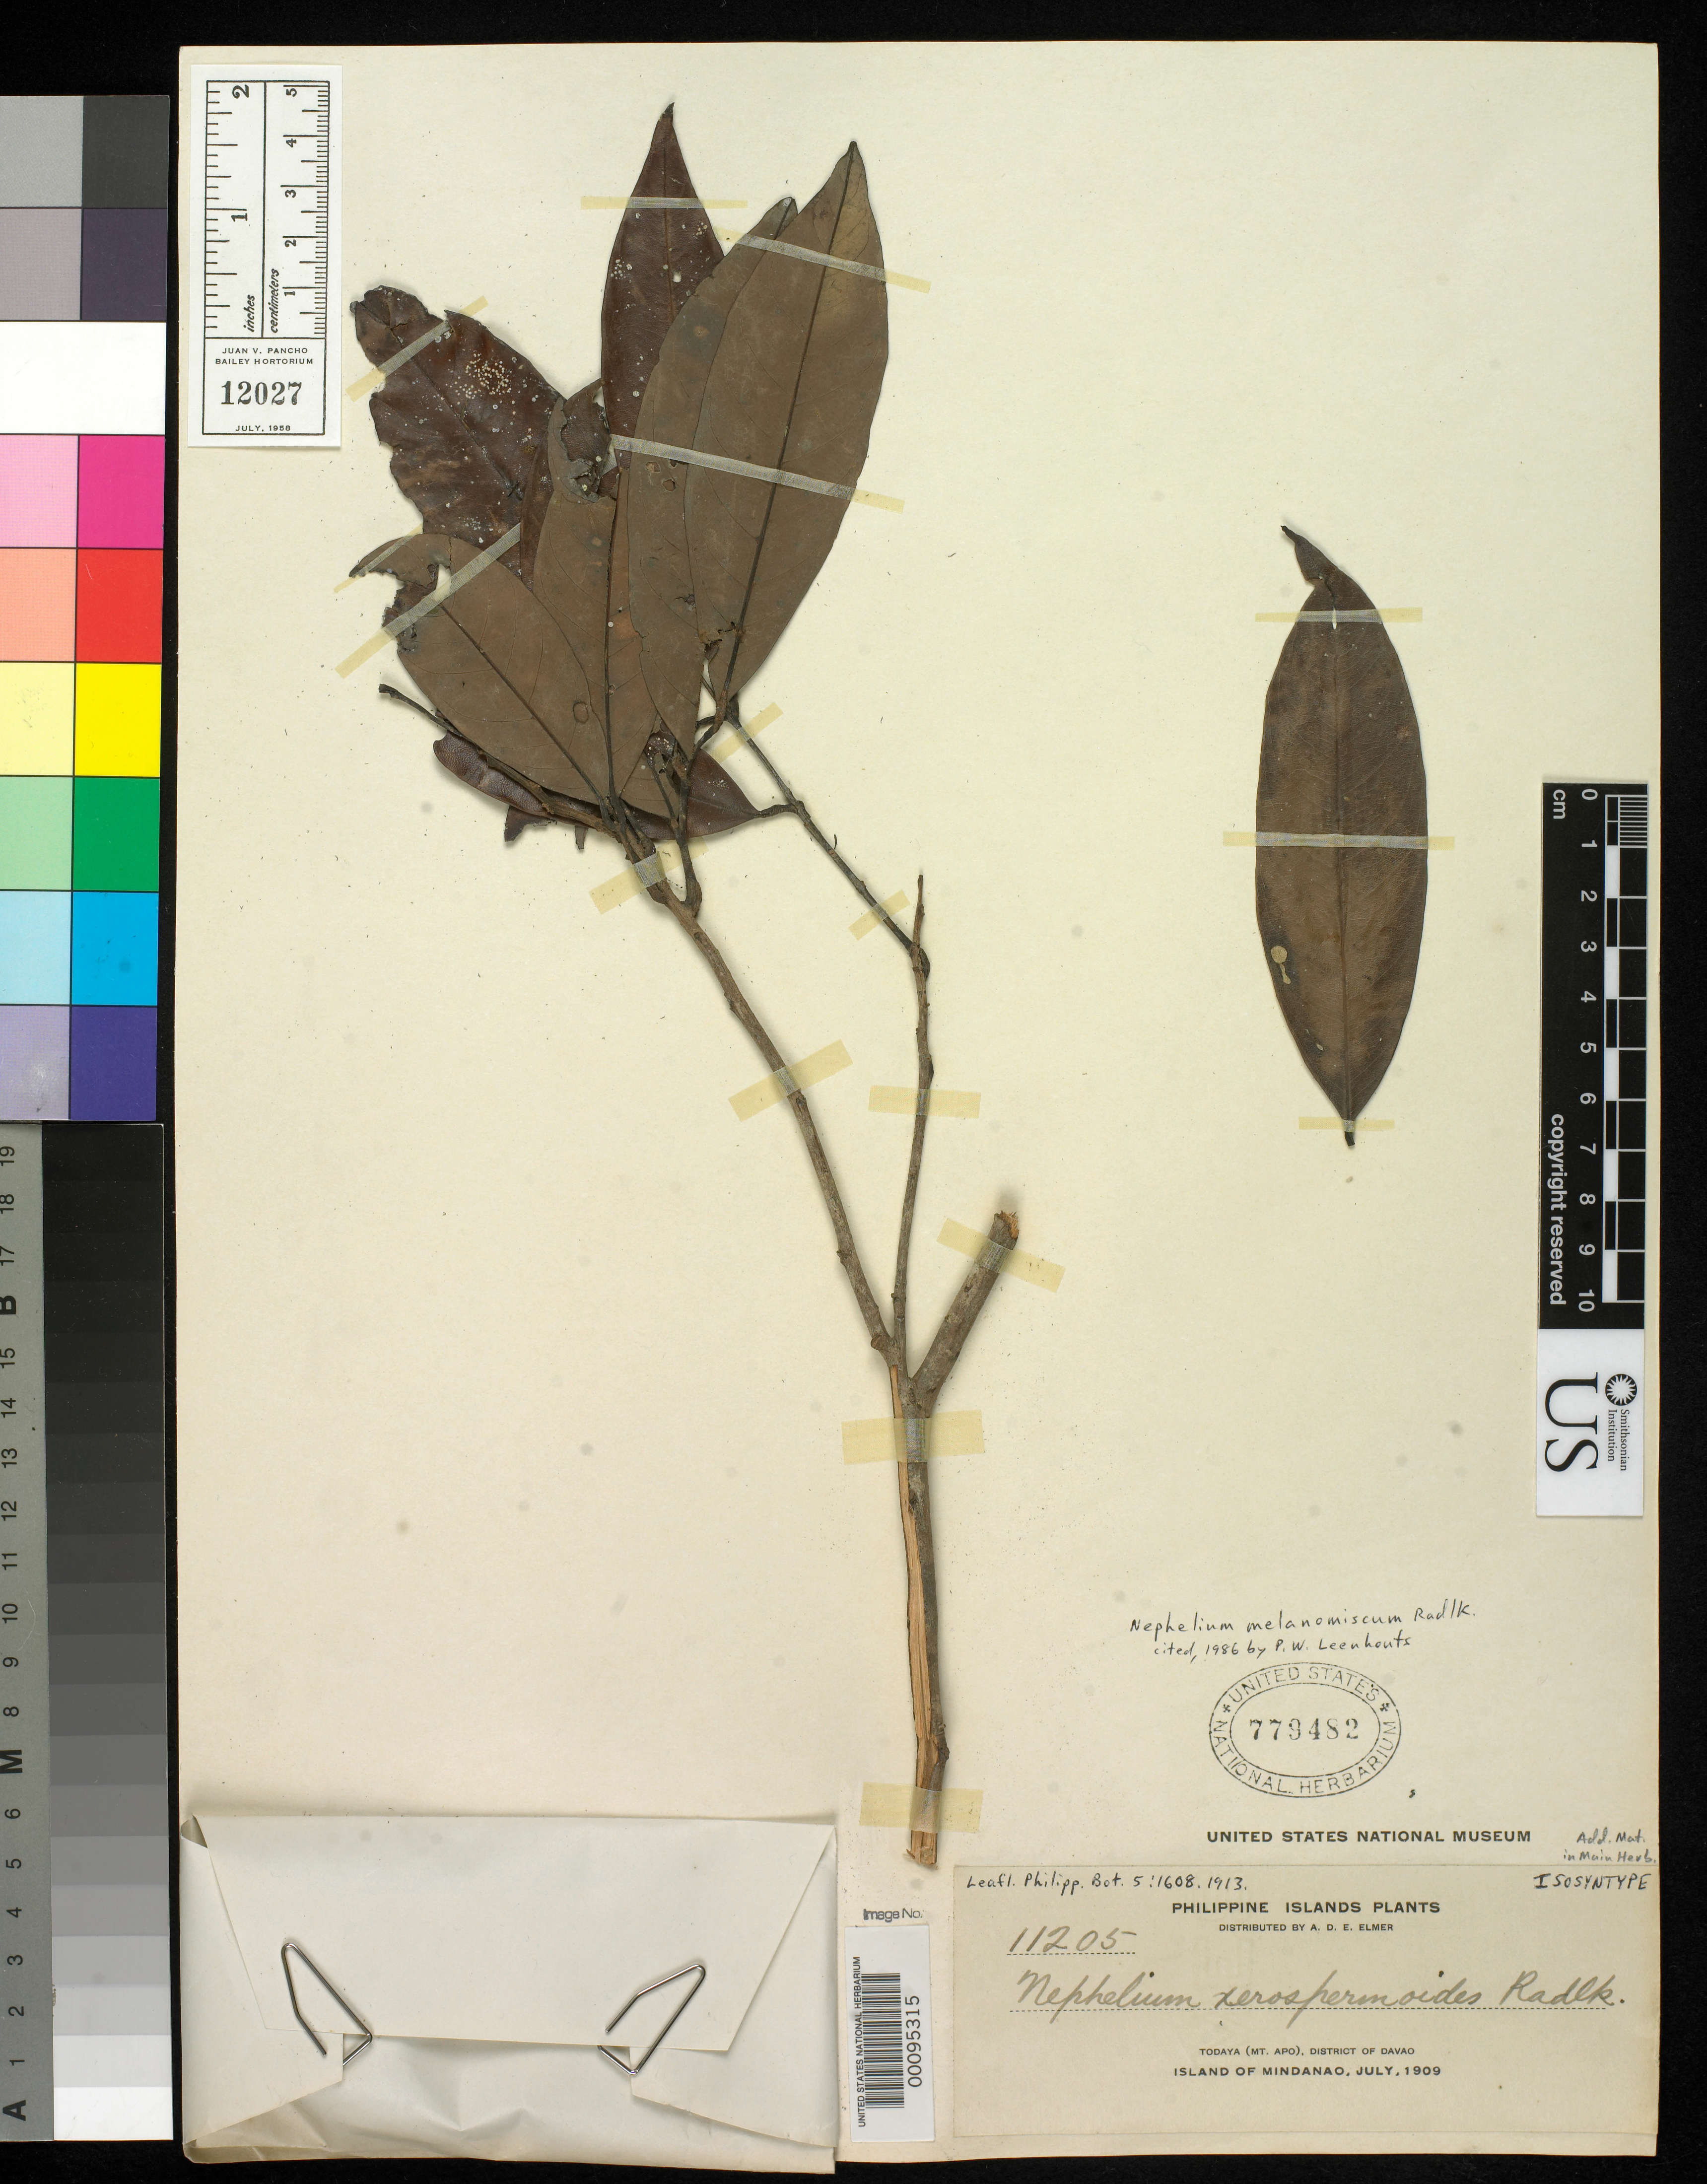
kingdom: Plantae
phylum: Tracheophyta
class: Magnoliopsida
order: Sapindales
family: Sapindaceae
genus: Nephelium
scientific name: Nephelium xerospermoides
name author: Radlk. in Elmer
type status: Isosyntype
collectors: A. D. E. Elmer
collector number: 11205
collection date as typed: Jul 1909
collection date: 1909-07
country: Philippines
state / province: Davao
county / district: Davao del Sur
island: Mindanao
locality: Todaya, Mt. Apo.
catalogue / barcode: US 779482